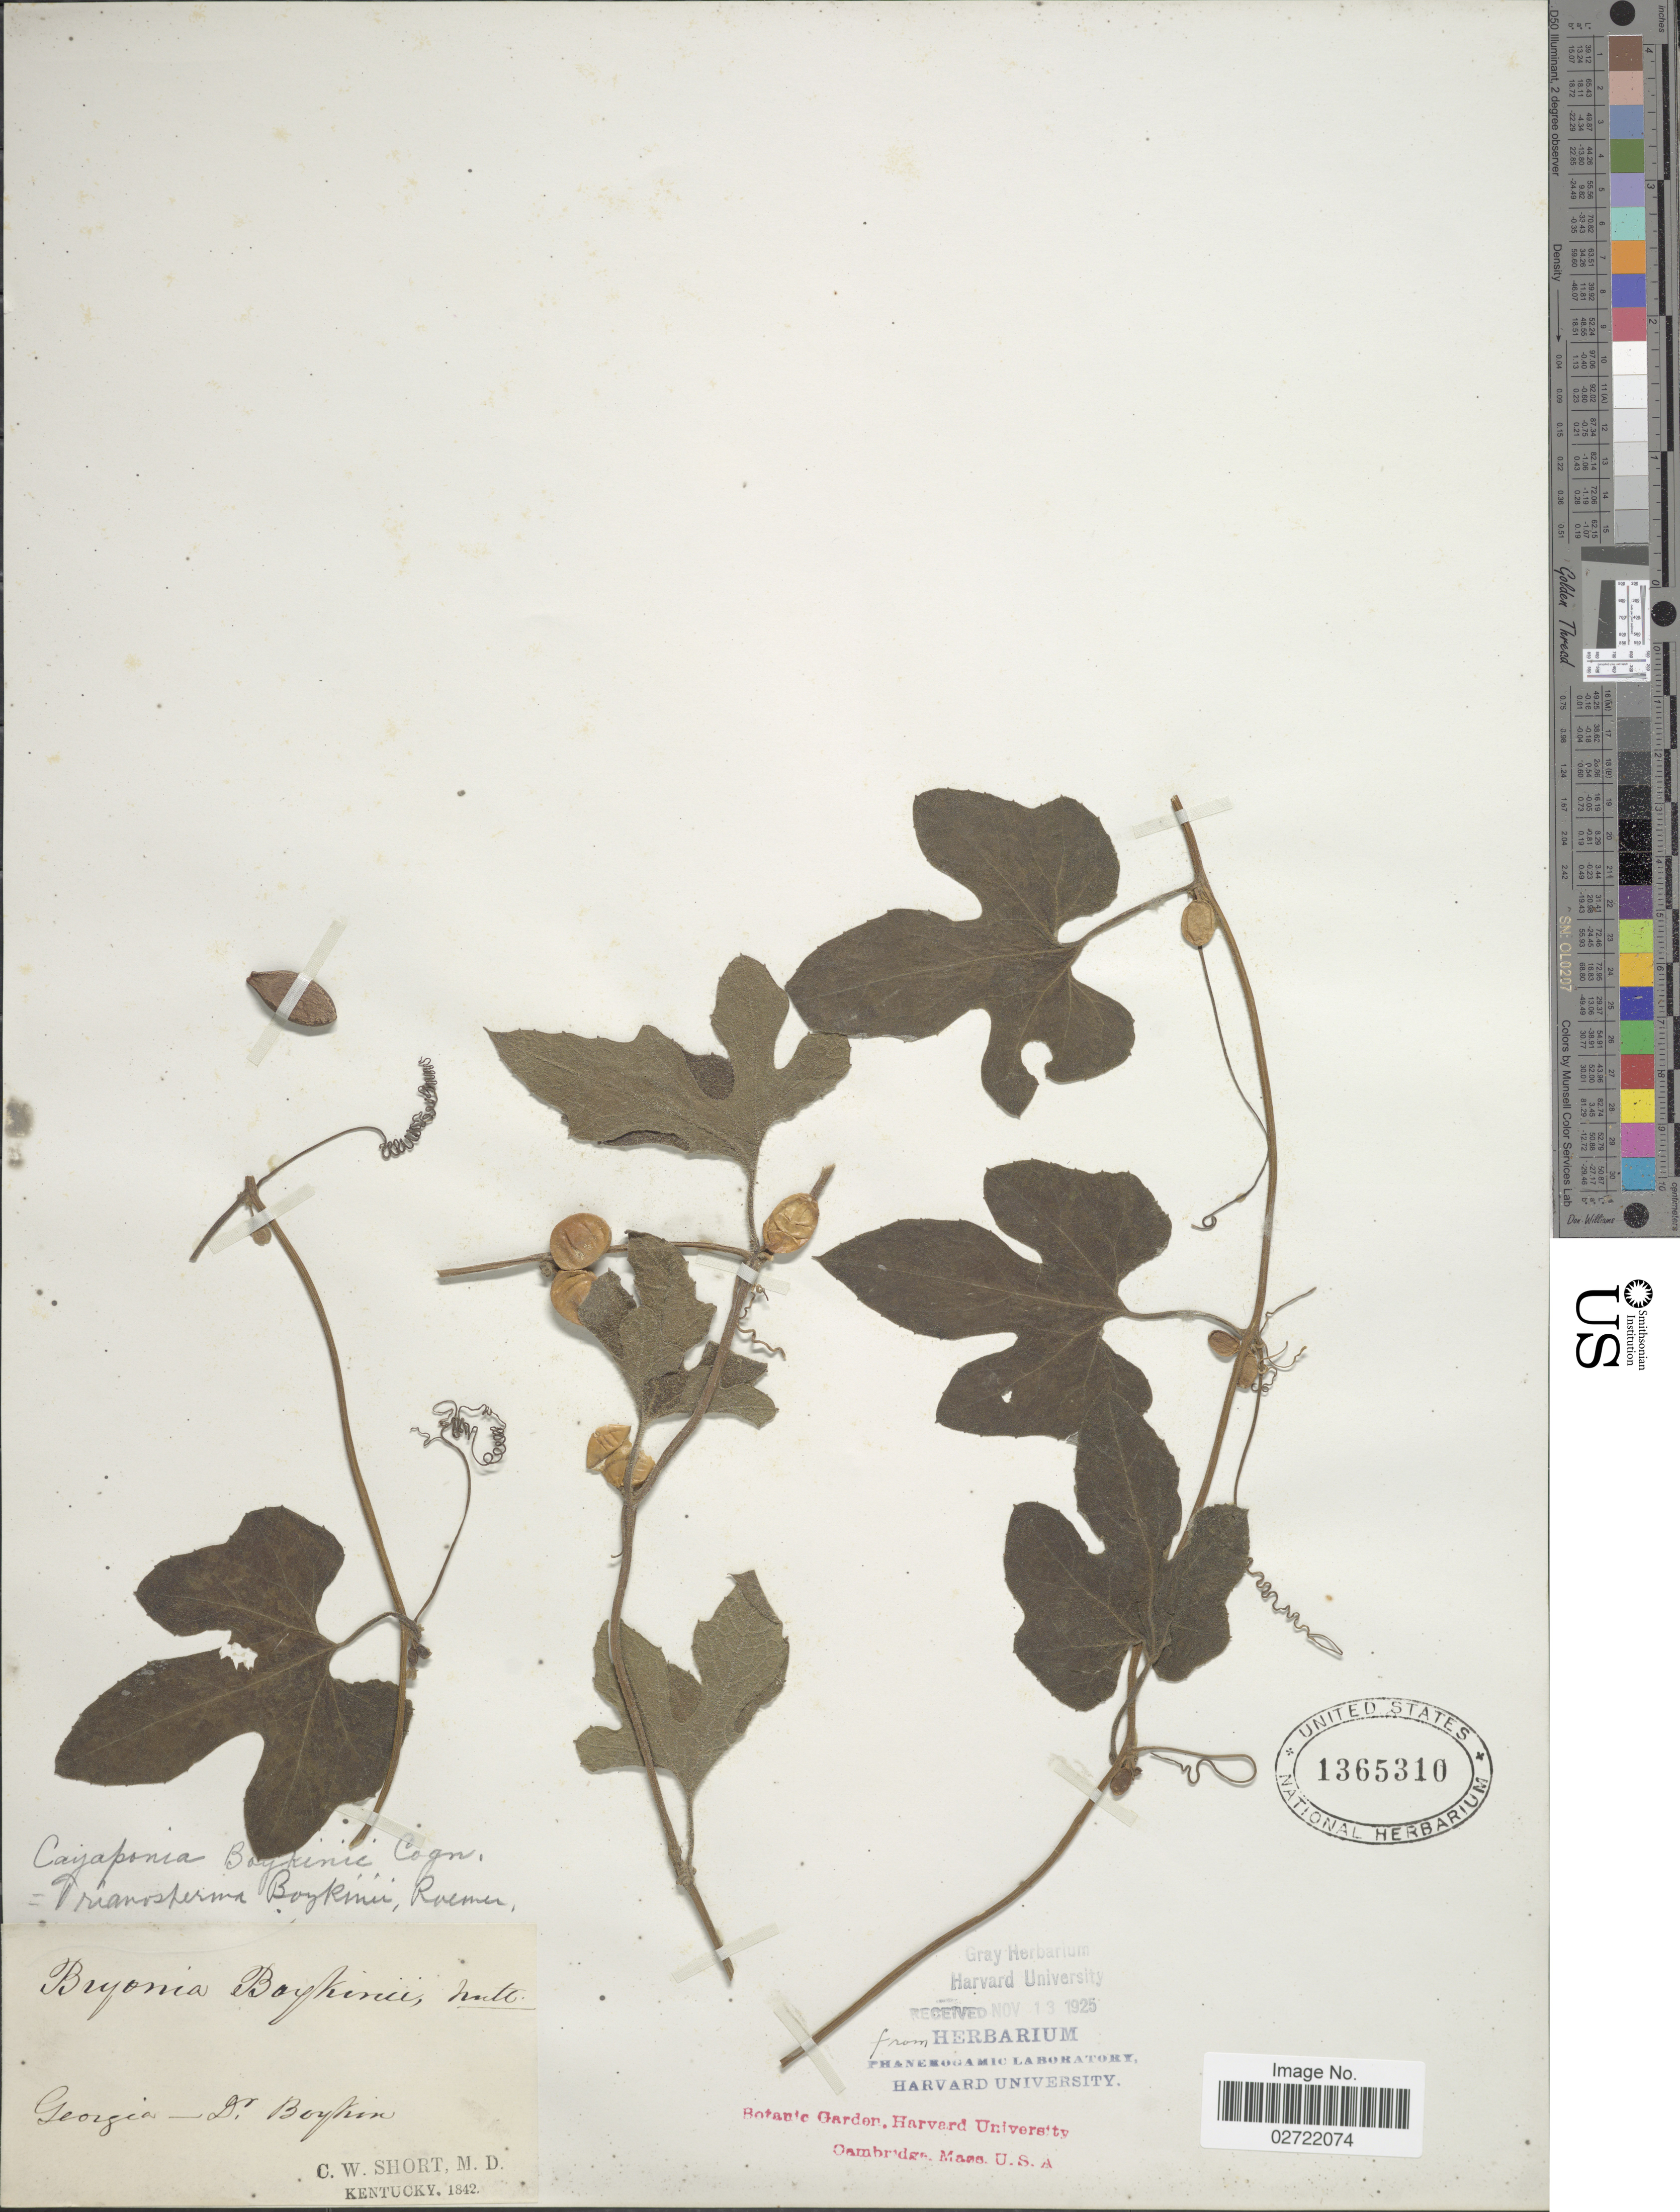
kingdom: Plantae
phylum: Tracheophyta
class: Magnoliopsida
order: Cucurbitales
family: Cucurbitaceae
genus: Cayaponia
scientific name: Cayaponia quinqueloba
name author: (Raf.) Shinners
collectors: Boykin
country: United States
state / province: Georgia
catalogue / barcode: US 1365310